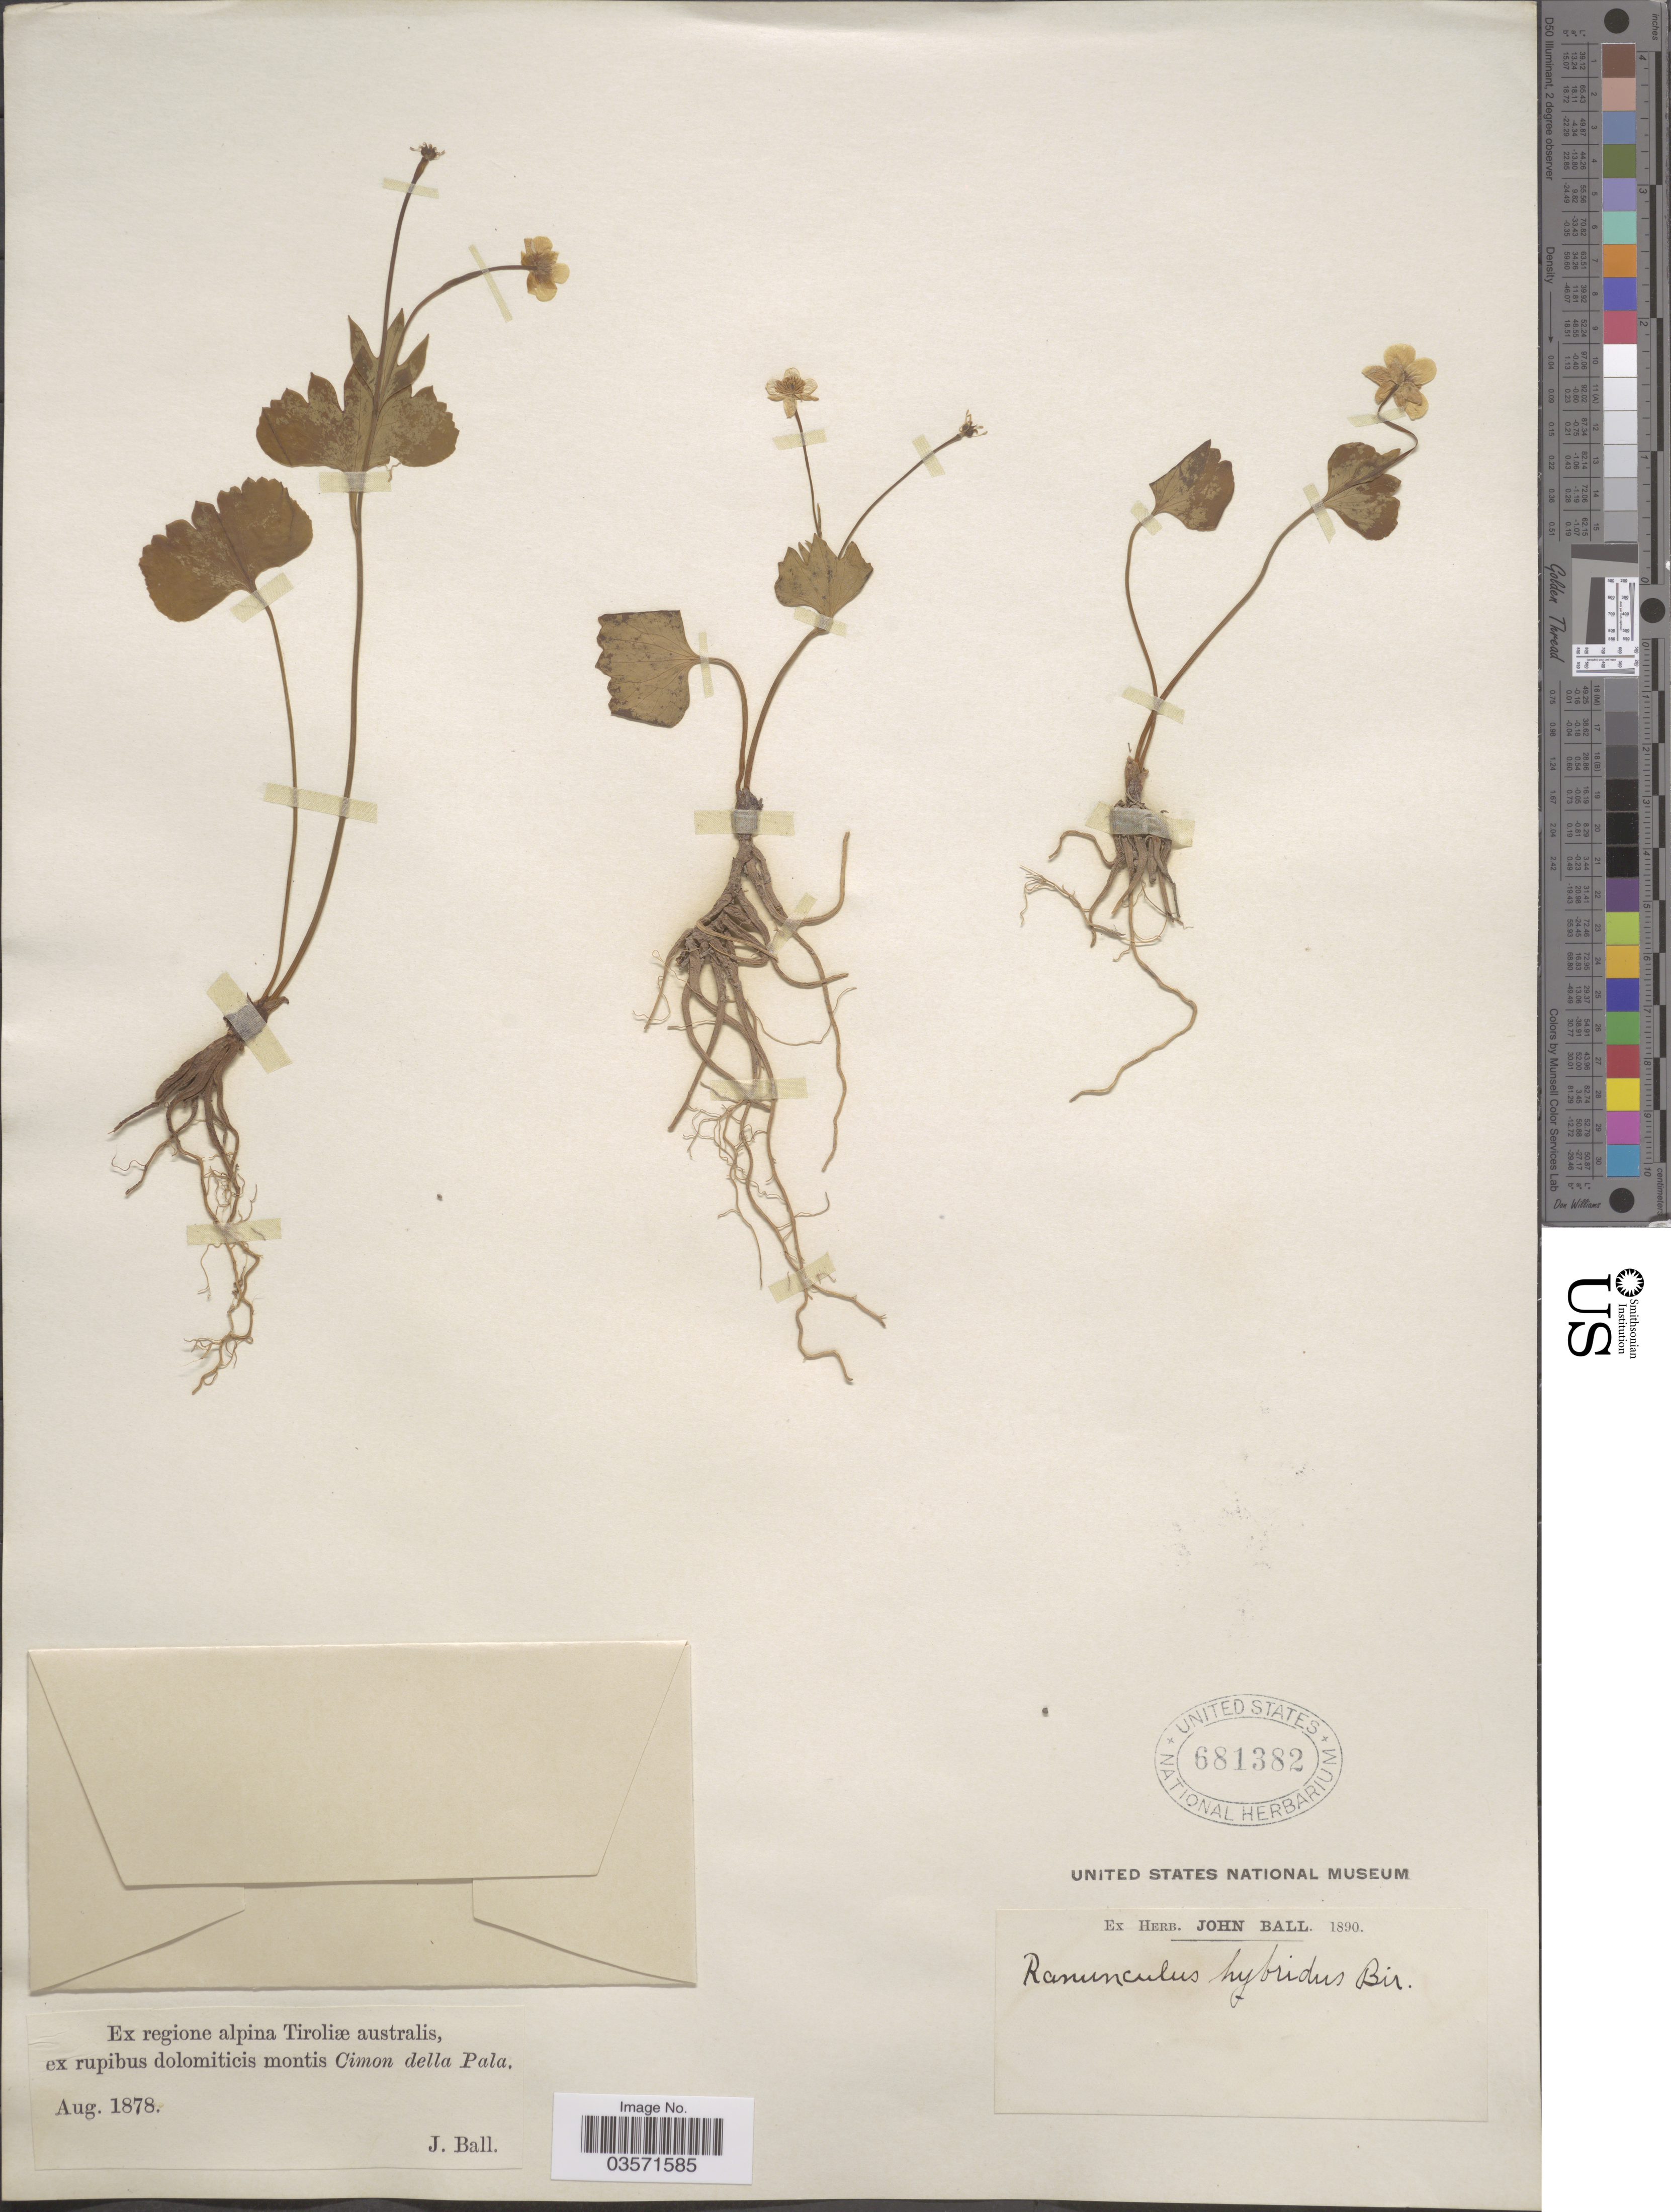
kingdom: Plantae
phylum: Tracheophyta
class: Magnoliopsida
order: Ranunculales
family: Ranunculaceae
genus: Ranunculus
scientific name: Ranunculus hybridus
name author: Biria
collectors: J. Ball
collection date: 1878-08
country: Italy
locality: Ex regione alpina Tiroliæ australis, ex rupibus dolomiticis montis Cimon della Pala.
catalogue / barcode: US 681382